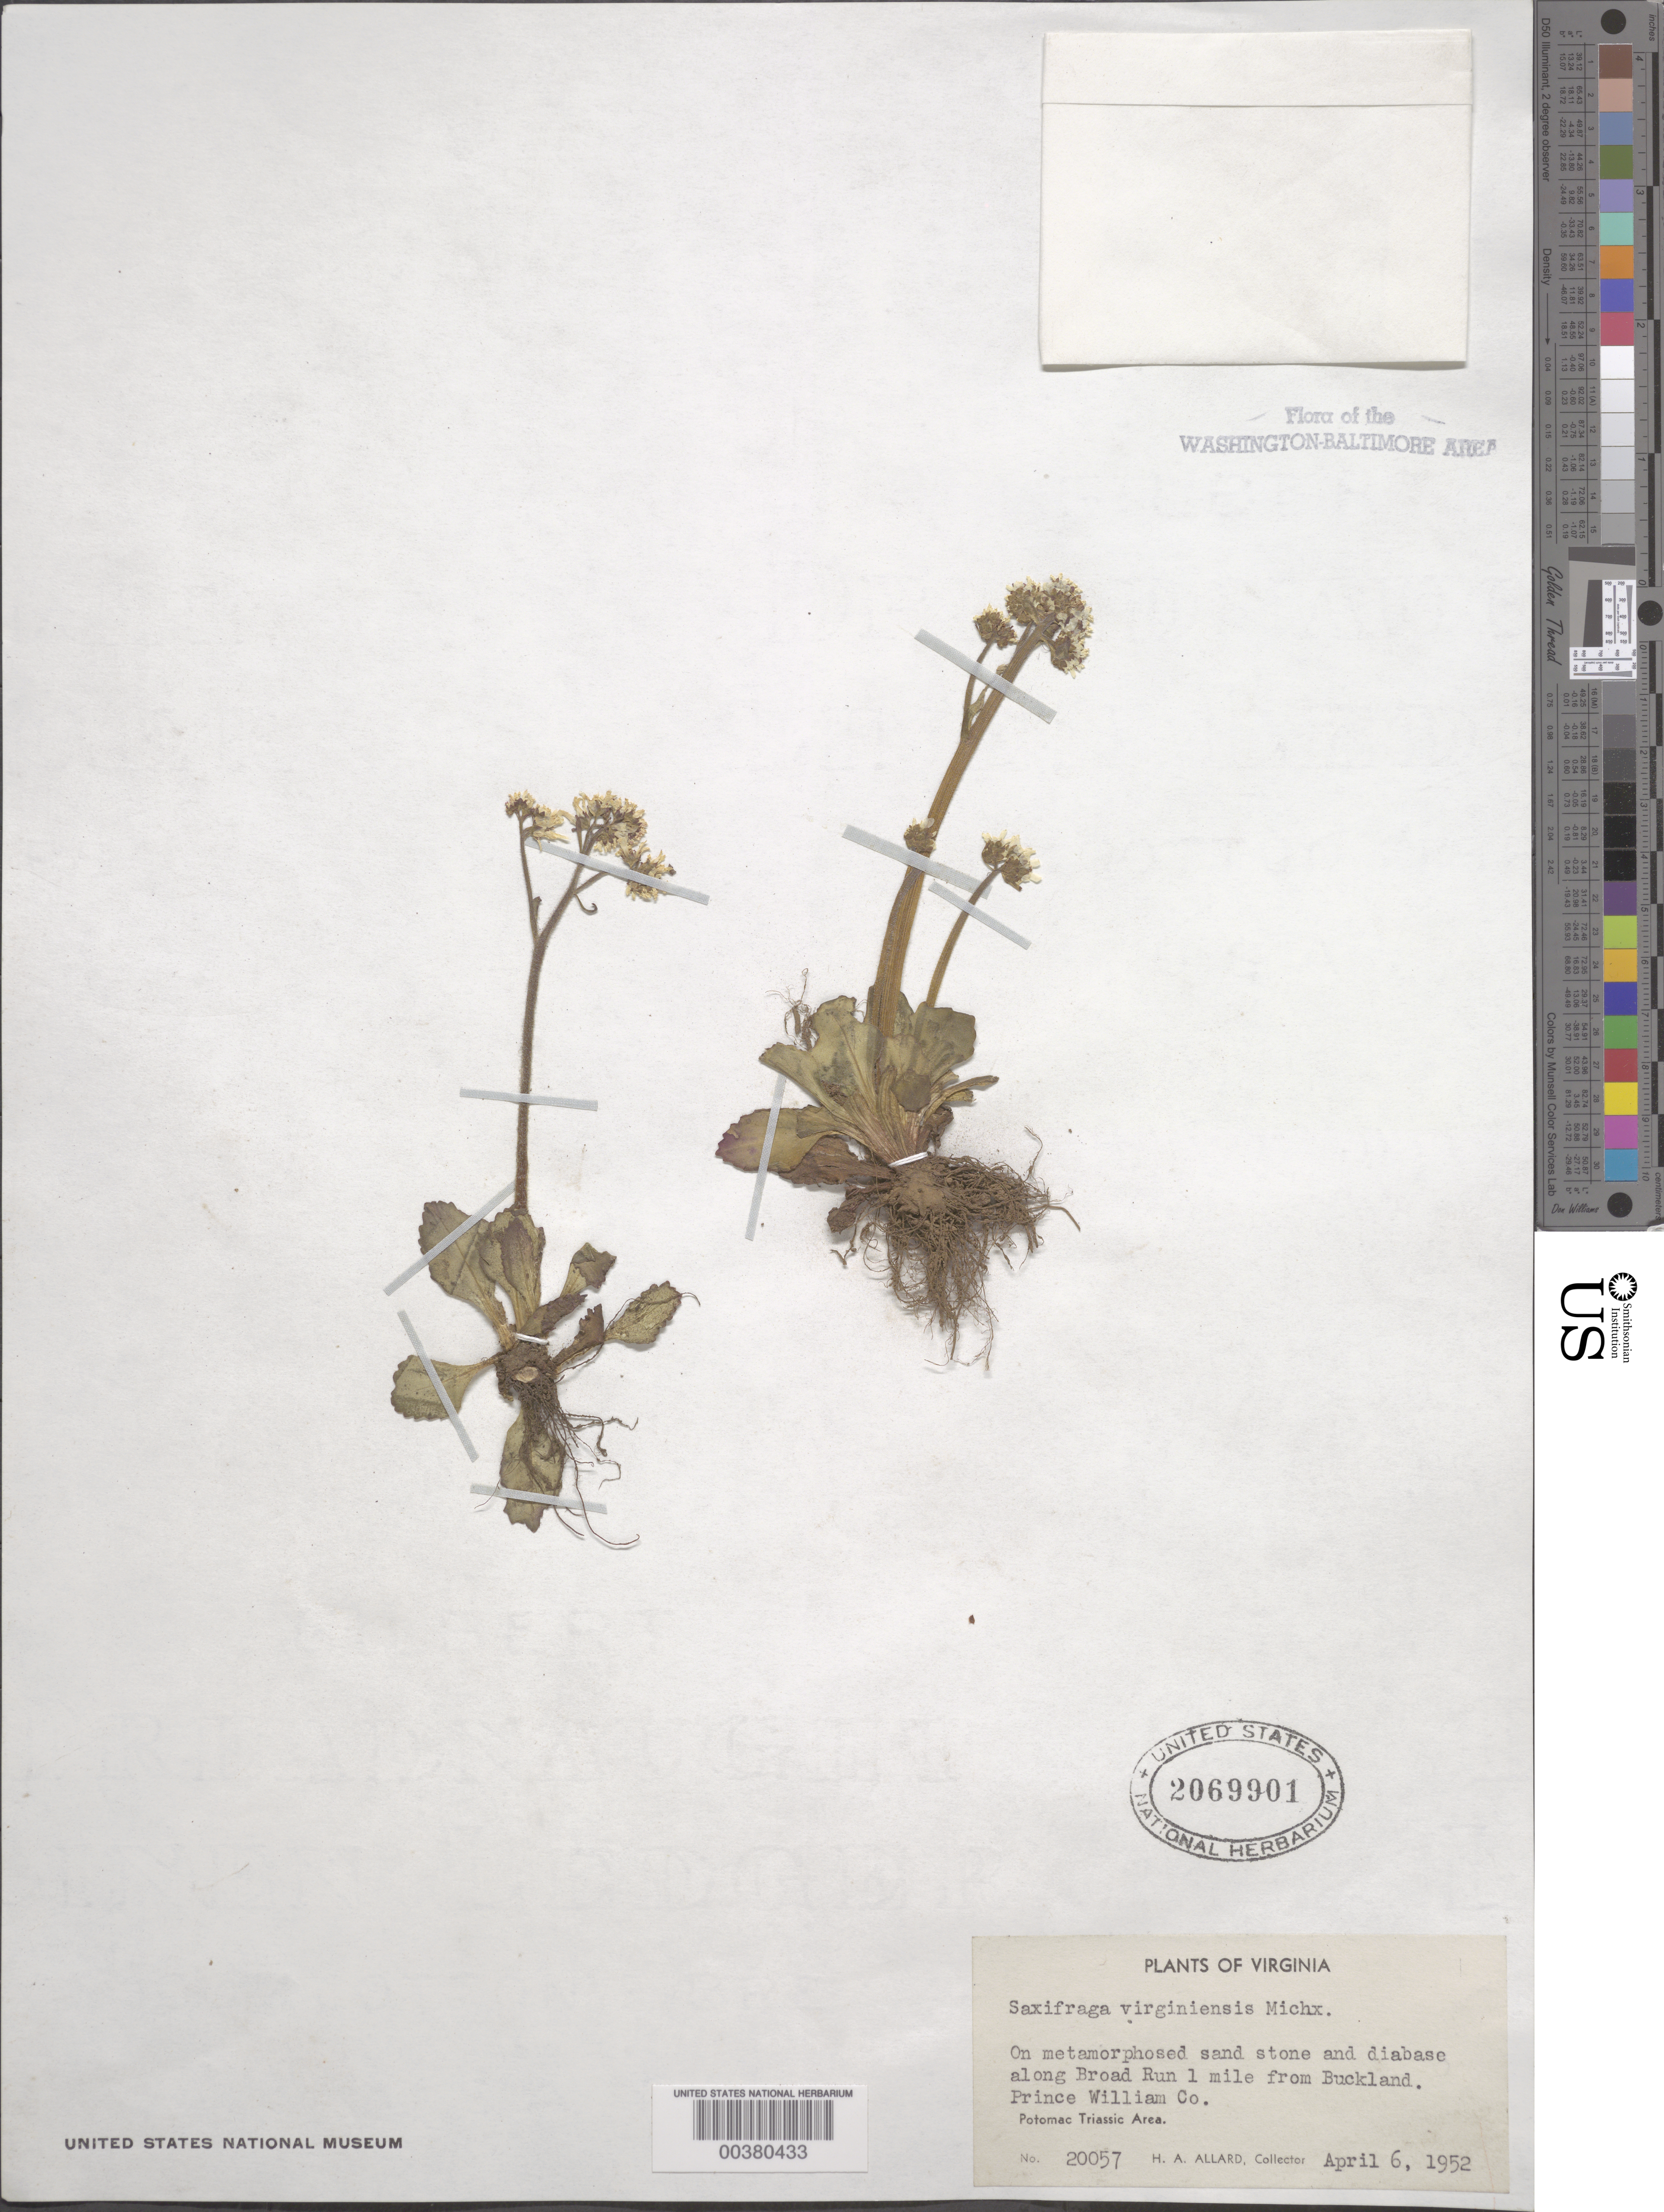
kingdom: Plantae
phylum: Tracheophyta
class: Magnoliopsida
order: Saxifragales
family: Saxifragaceae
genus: Micranthes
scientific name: Micranthes virginiensis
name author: (Michx.) Small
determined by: Strong, Mark T., (BOT), Smithsonian Institution - National Museum of Natural History (UNITED STATES)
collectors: H. A. Allard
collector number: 20057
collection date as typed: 06 Apr 1952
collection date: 1952-04-06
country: United States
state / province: Virginia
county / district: Prince William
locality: Broad Run, Buckland vicinity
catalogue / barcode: US 2069901